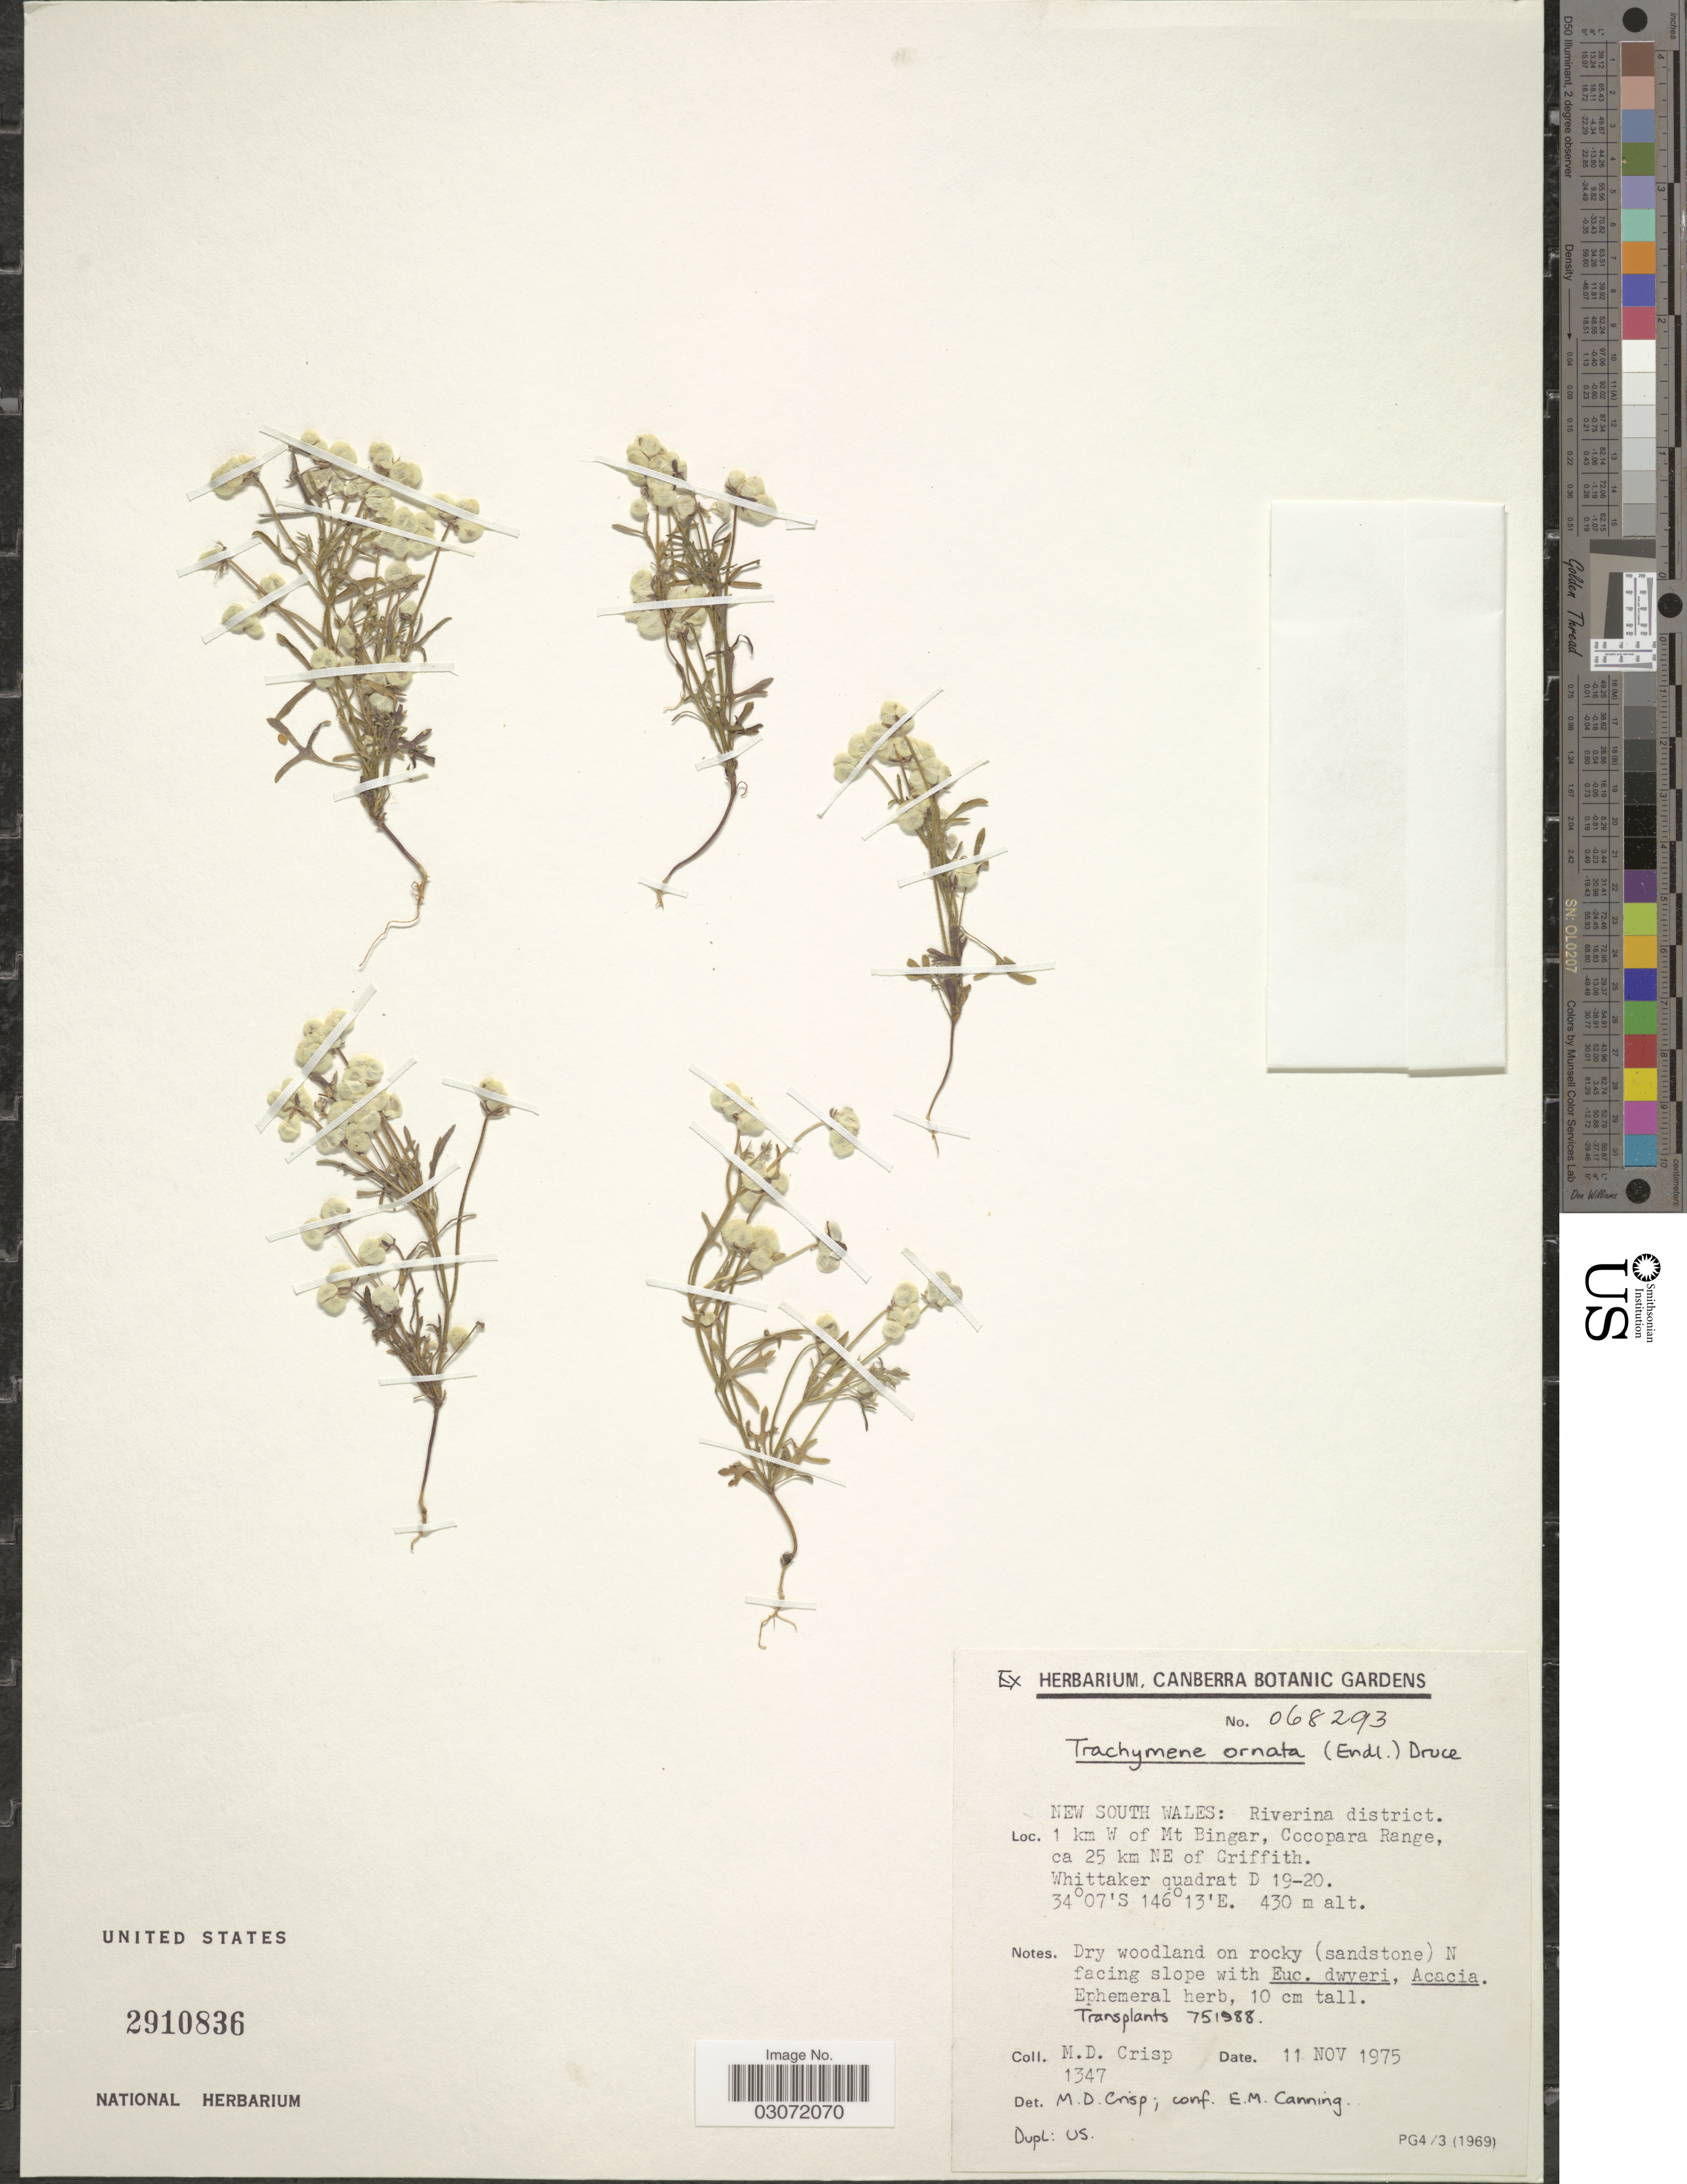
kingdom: Plantae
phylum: Tracheophyta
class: Magnoliopsida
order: Apiales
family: Araliaceae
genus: Trachymene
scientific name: Trachymene ornata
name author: Druce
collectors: M. Crisp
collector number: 1347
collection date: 1975-11-11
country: Australia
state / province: New South Wales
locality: Riverina district. 1 km W of Mt Bingar, Cocopara Range, ca 25 km NE of Griffith. Whittaker quadrat D 19-20.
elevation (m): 430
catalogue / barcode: US 2910836